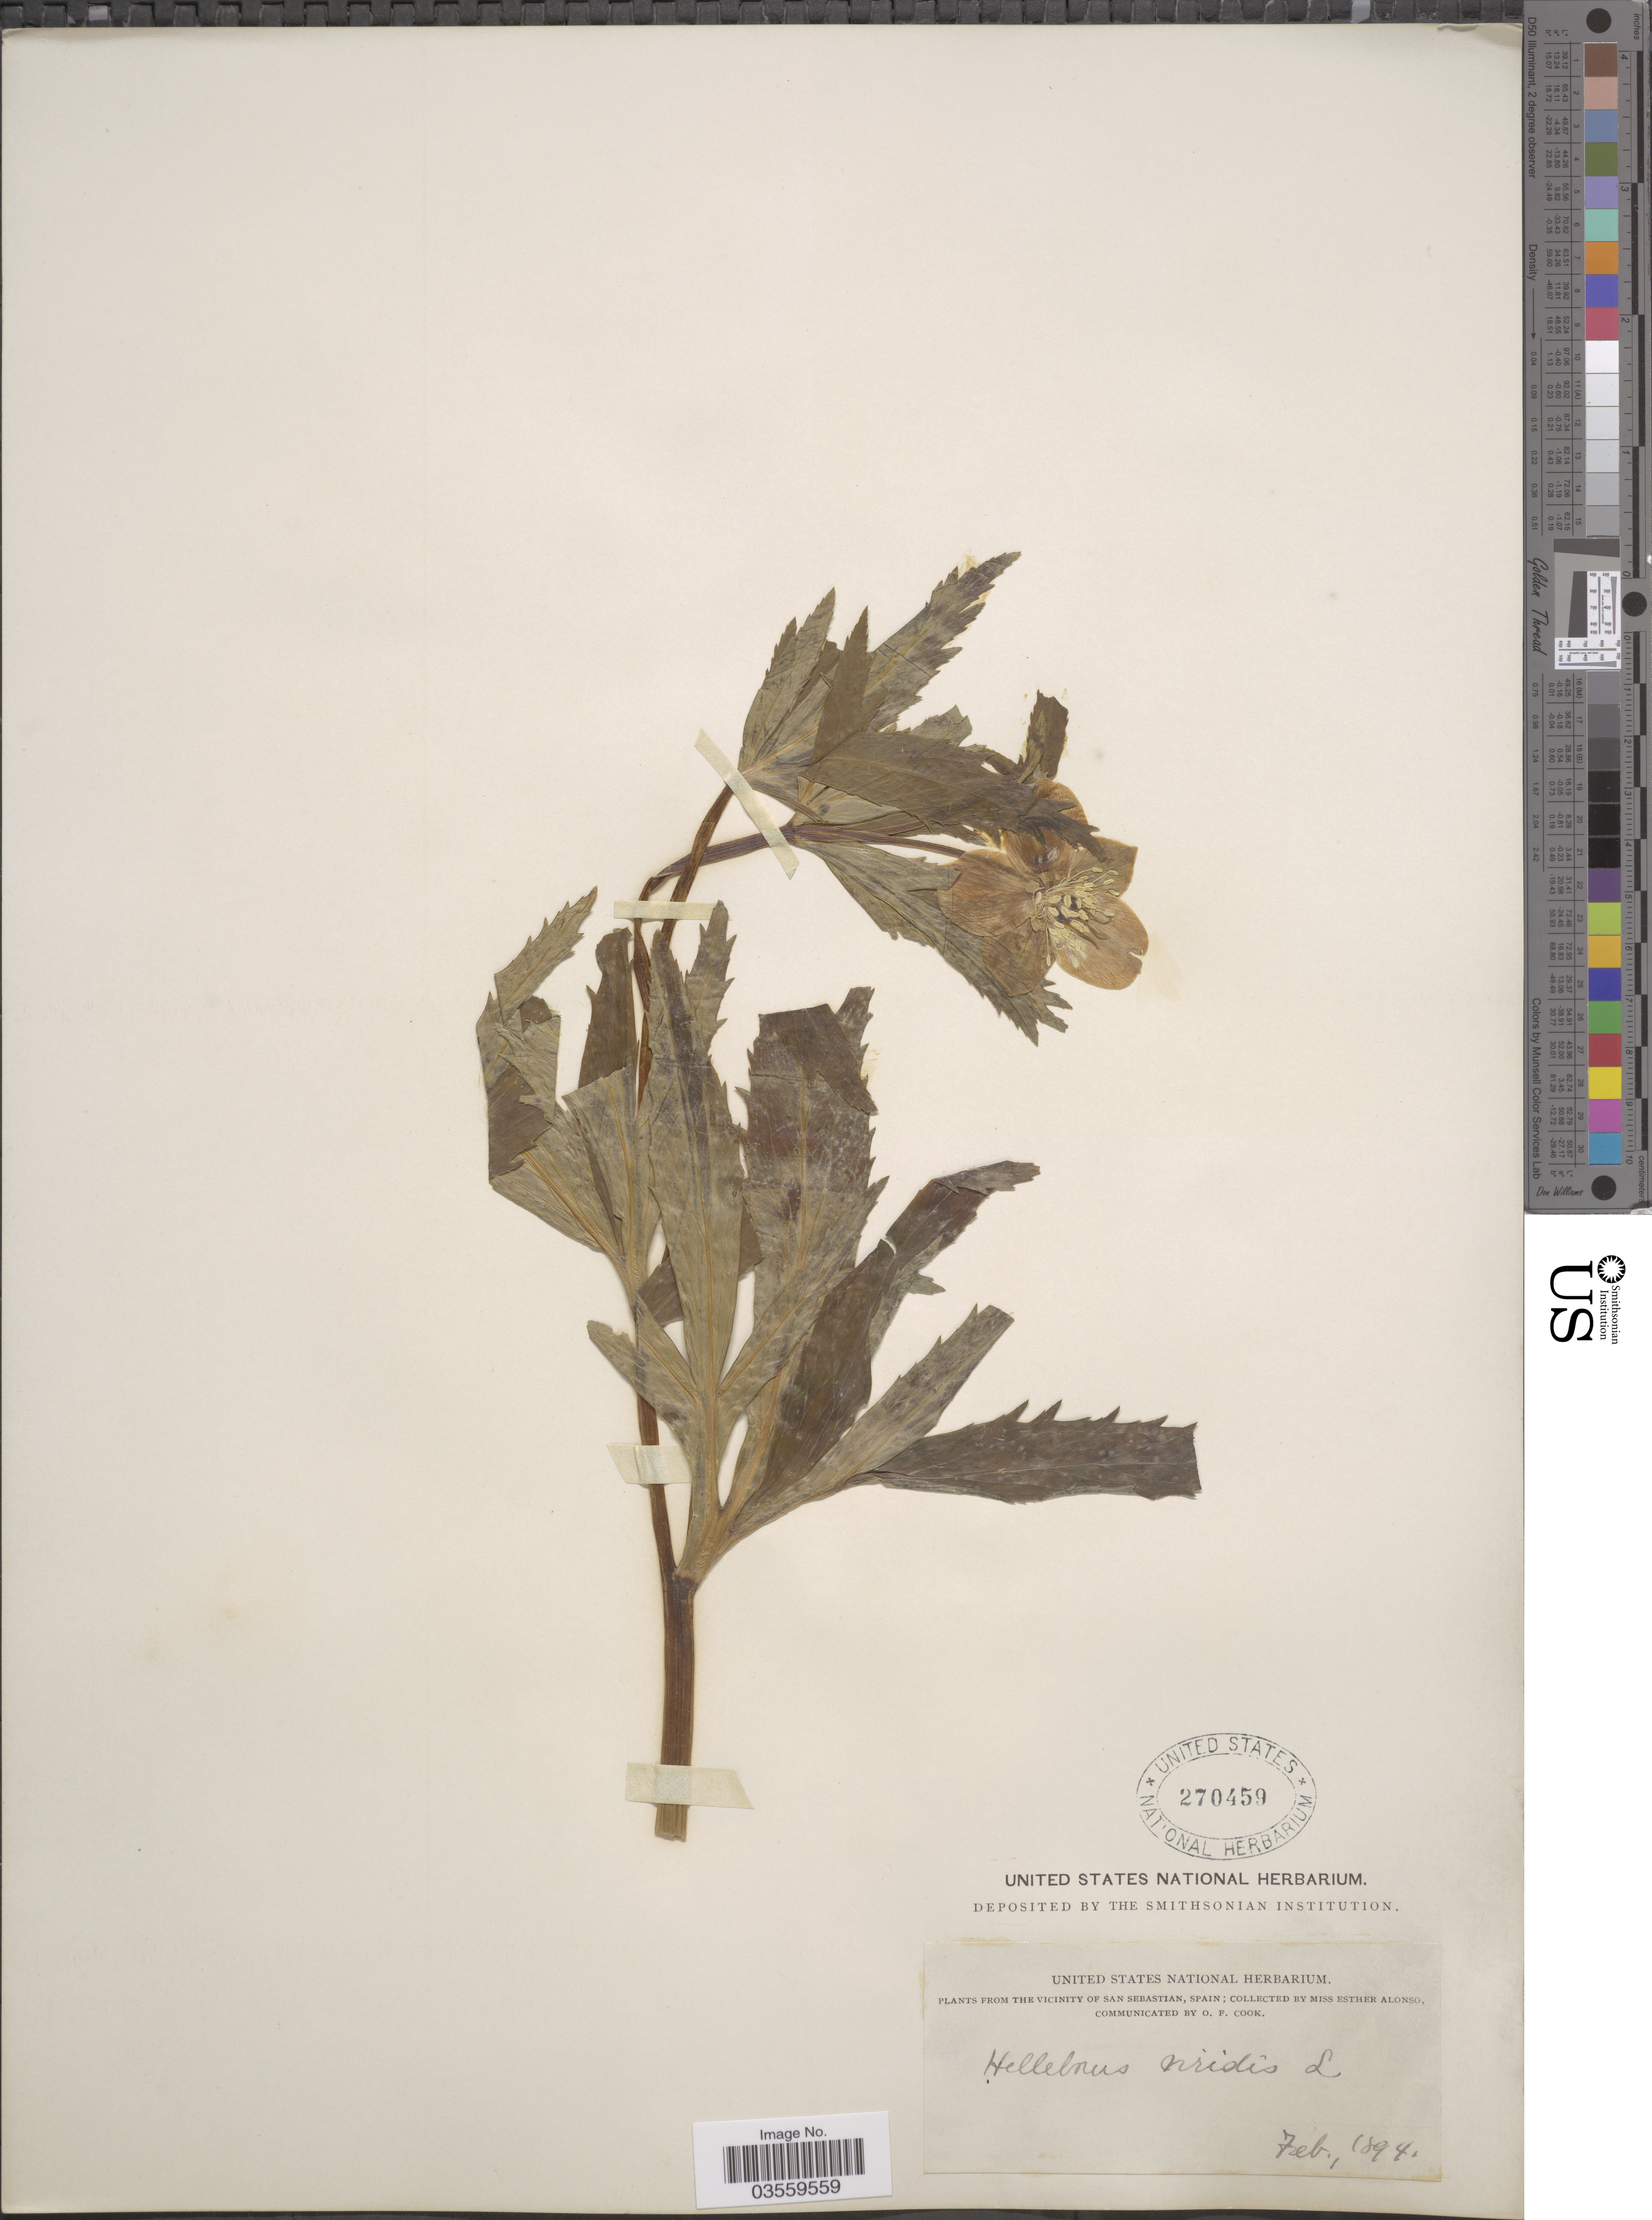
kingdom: Plantae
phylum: Tracheophyta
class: Magnoliopsida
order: Ranunculales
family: Ranunculaceae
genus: Helleborus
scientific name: Helleborus viridis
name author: L.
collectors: E. Alonso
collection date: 1894-02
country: Spain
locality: San Sebastian.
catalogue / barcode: US 270459